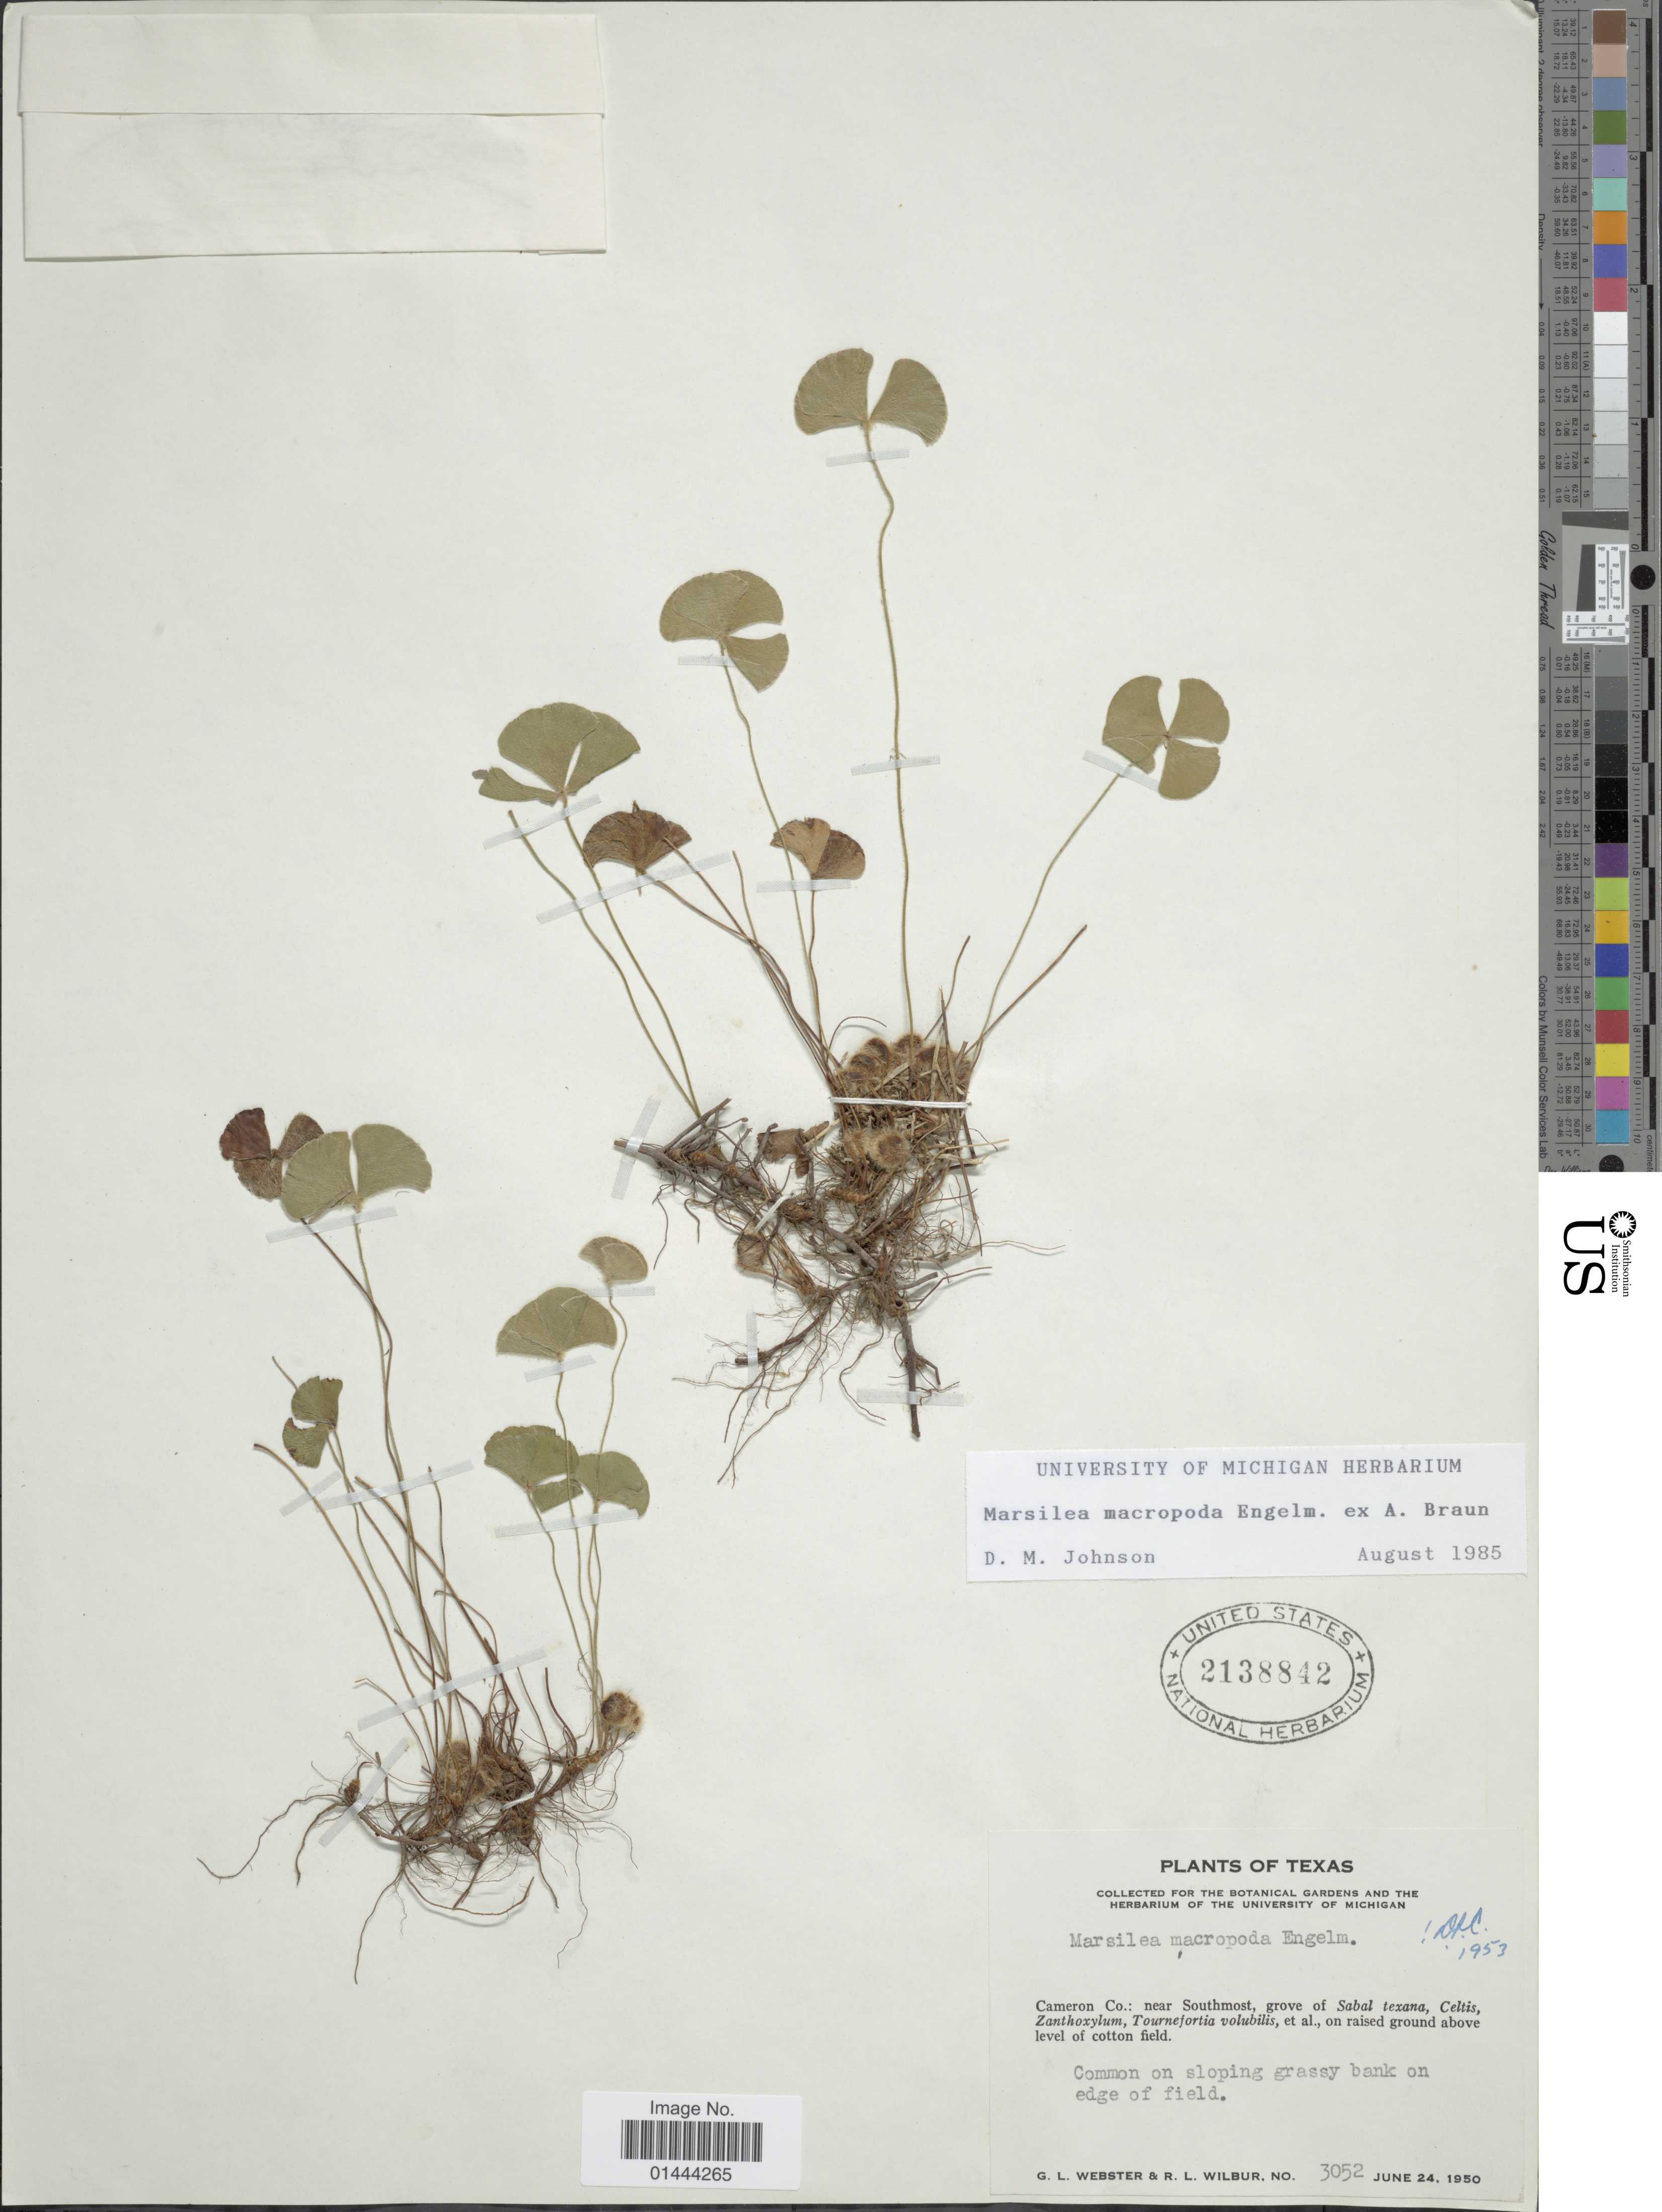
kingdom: Plantae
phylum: Tracheophyta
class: Polypodiopsida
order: Salviniales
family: Marsileaceae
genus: Marsilea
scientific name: Marsilea macropoda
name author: Engelm. ex A. Braun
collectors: G. L. Webster & R. L. Wilbur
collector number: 3052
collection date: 1950-06-24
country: United States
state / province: Texas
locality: Cameron Co.: near Southmost, grove of Sabal texana, on raised ground above level of cotton field, common on sloping grassy bank on edge of field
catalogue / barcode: US 2138842